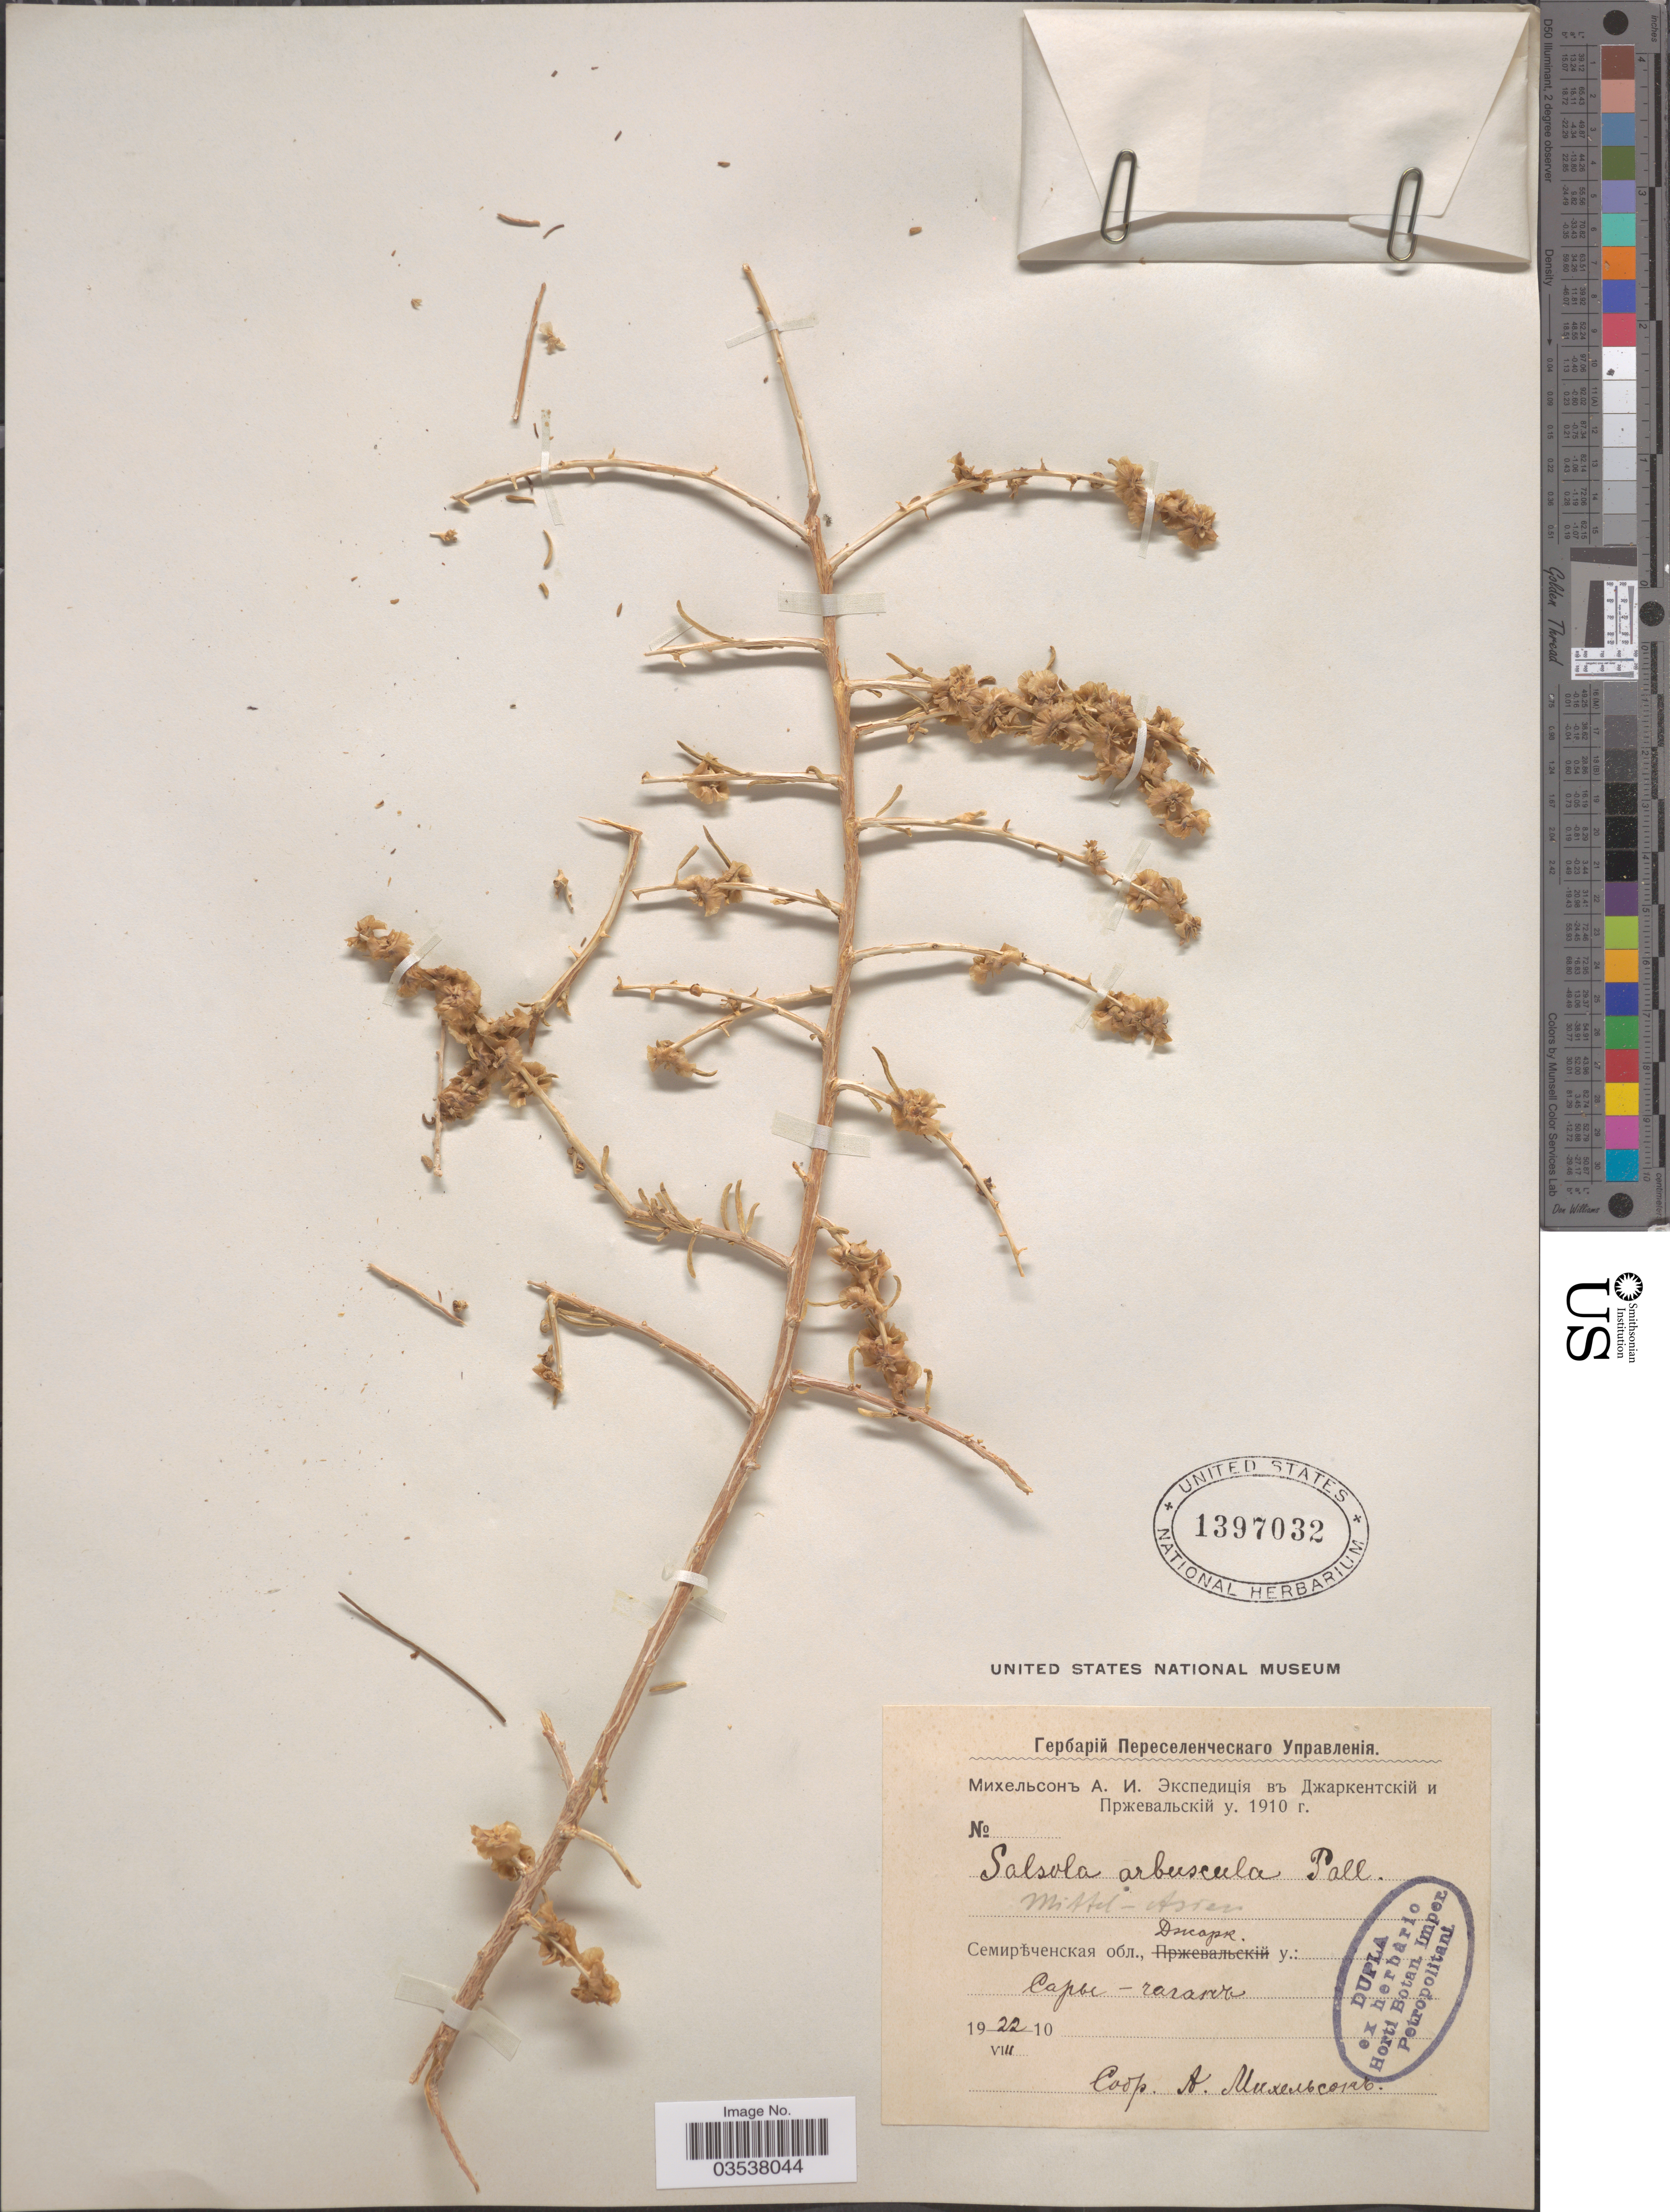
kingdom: Plantae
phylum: Tracheophyta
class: Magnoliopsida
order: Caryophyllales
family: Amaranthaceae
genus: Xylosalsola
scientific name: Xylosalsola arbuscula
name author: (Pall.) Tzvelev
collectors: A. Mikhelson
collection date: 1910-08-22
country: Kazakhstan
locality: Sary-Chagan.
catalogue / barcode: US 1397032